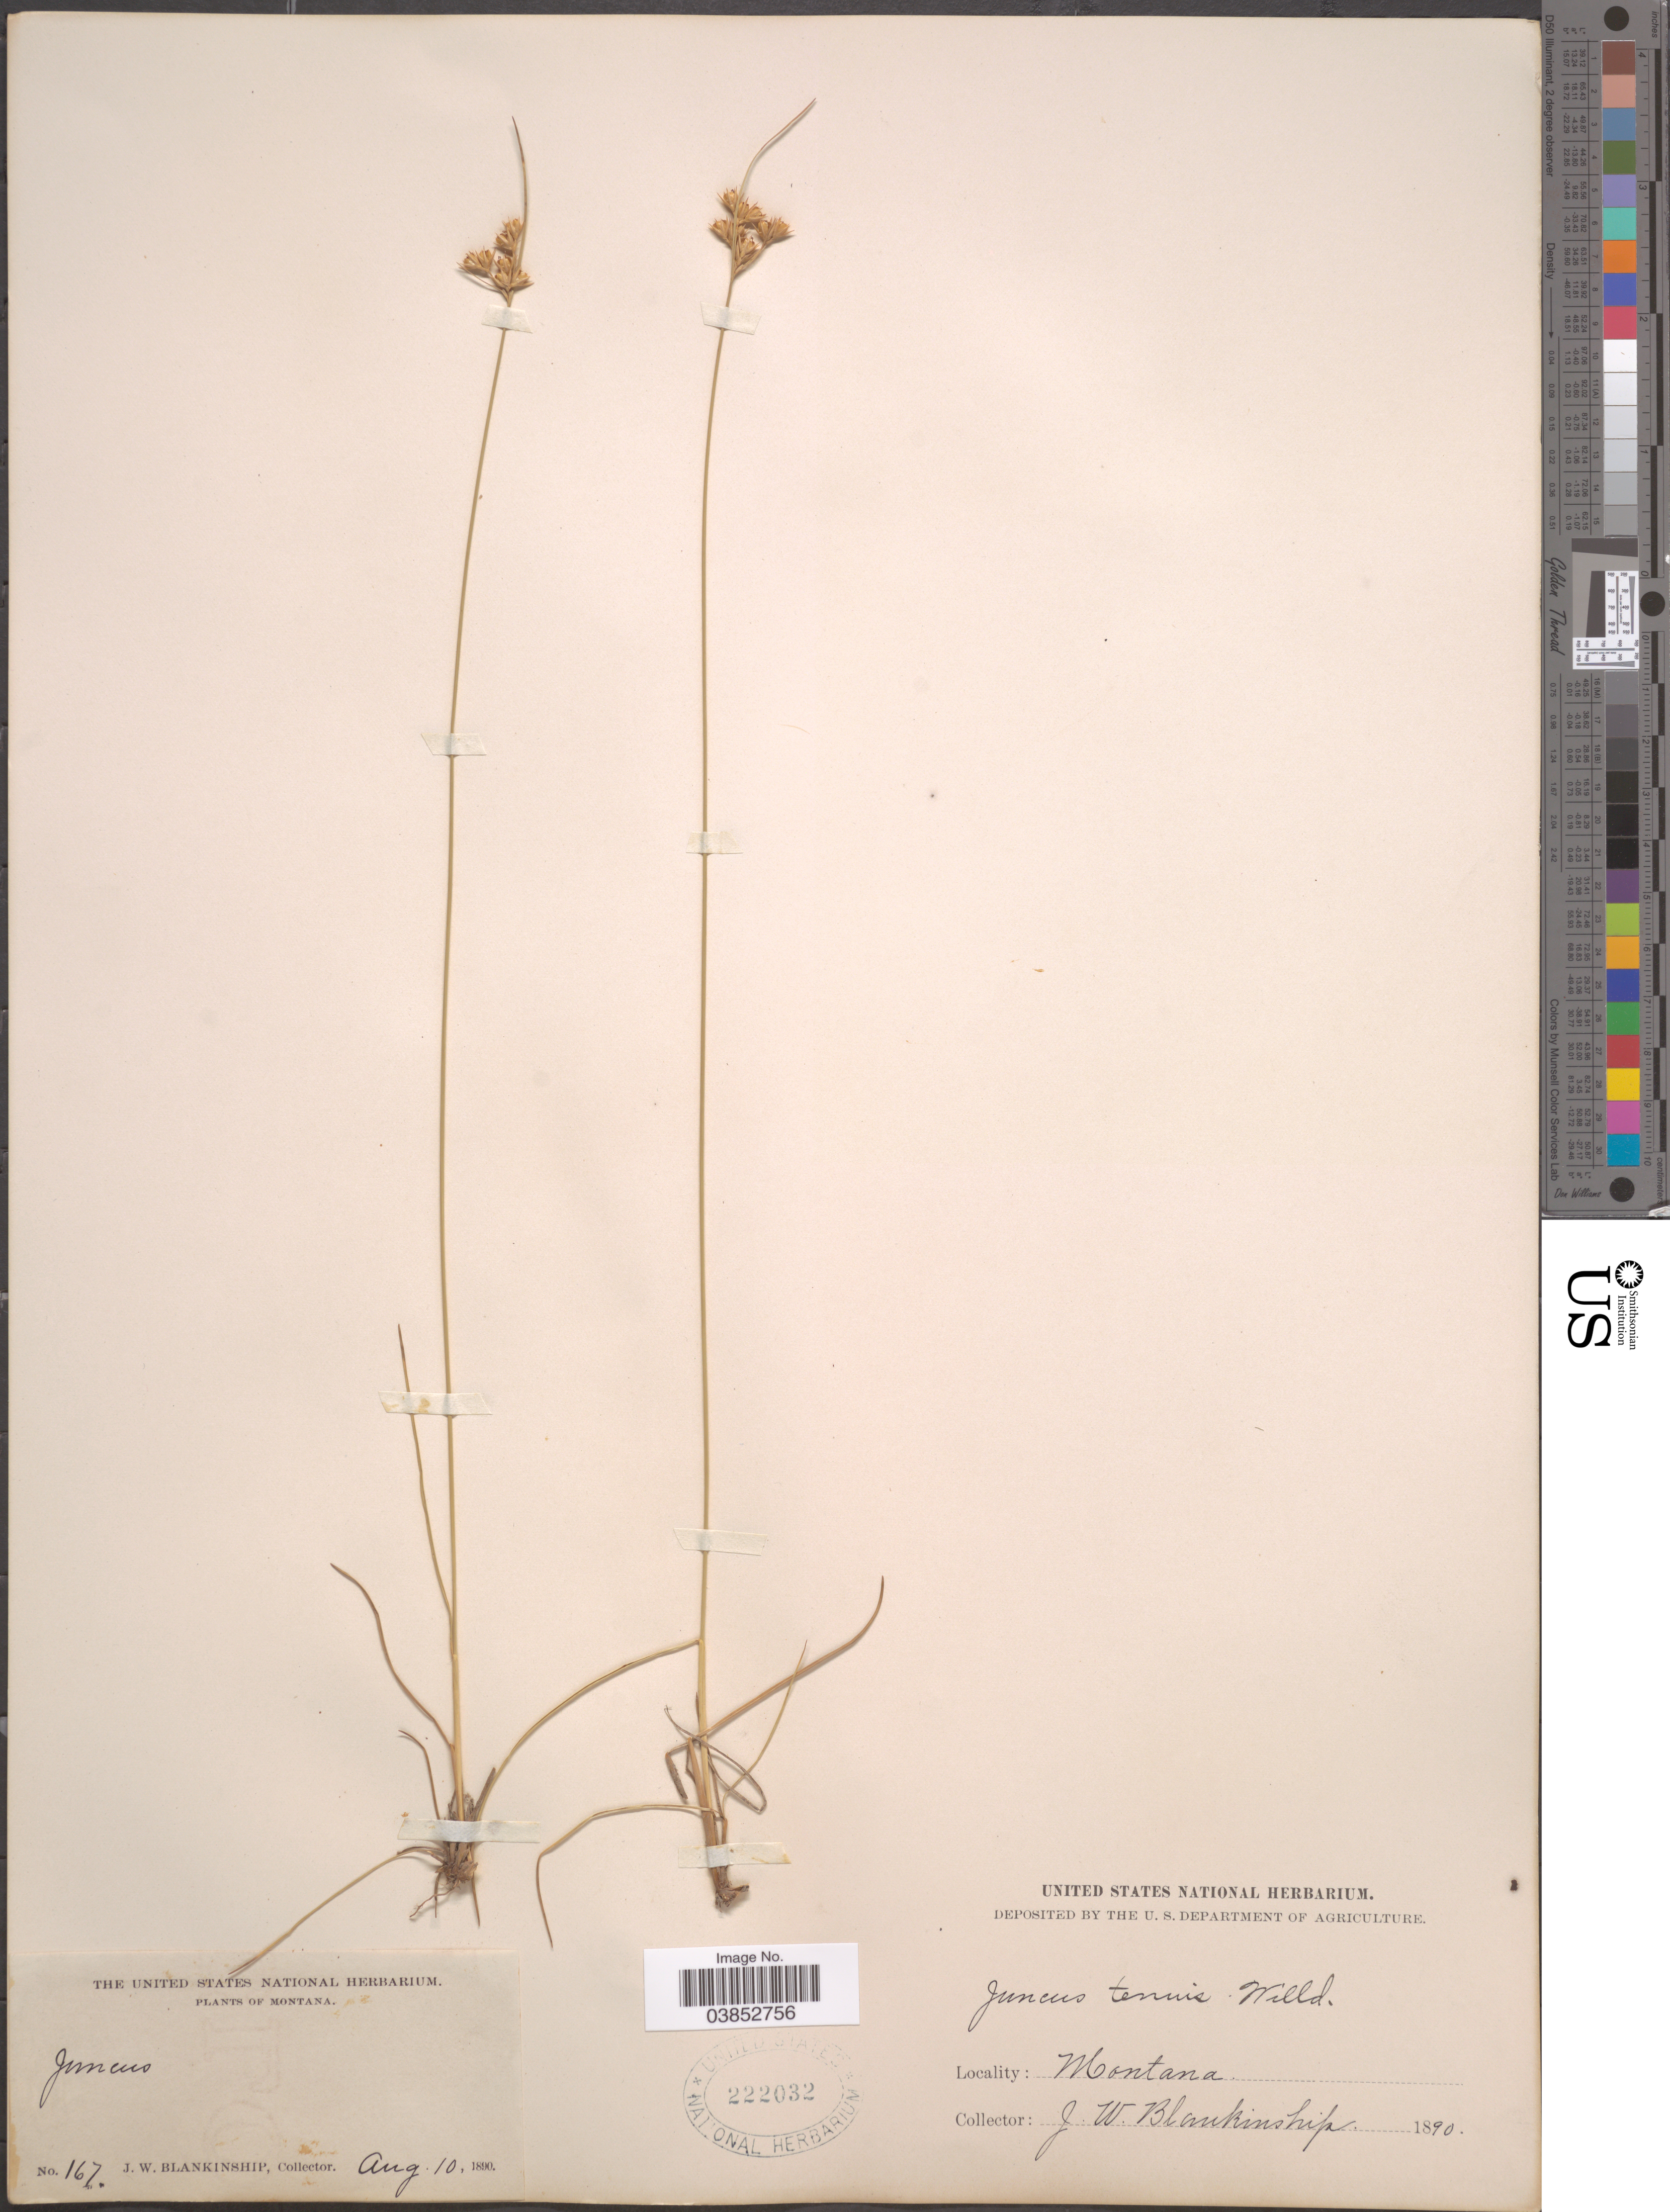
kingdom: Plantae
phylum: Tracheophyta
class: Liliopsida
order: Poales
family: Juncaceae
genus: Juncus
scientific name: Juncus dudleyi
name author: Wiegand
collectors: J. W. Blankinship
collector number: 167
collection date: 1890-08-10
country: United States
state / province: Montana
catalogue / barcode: US 222032